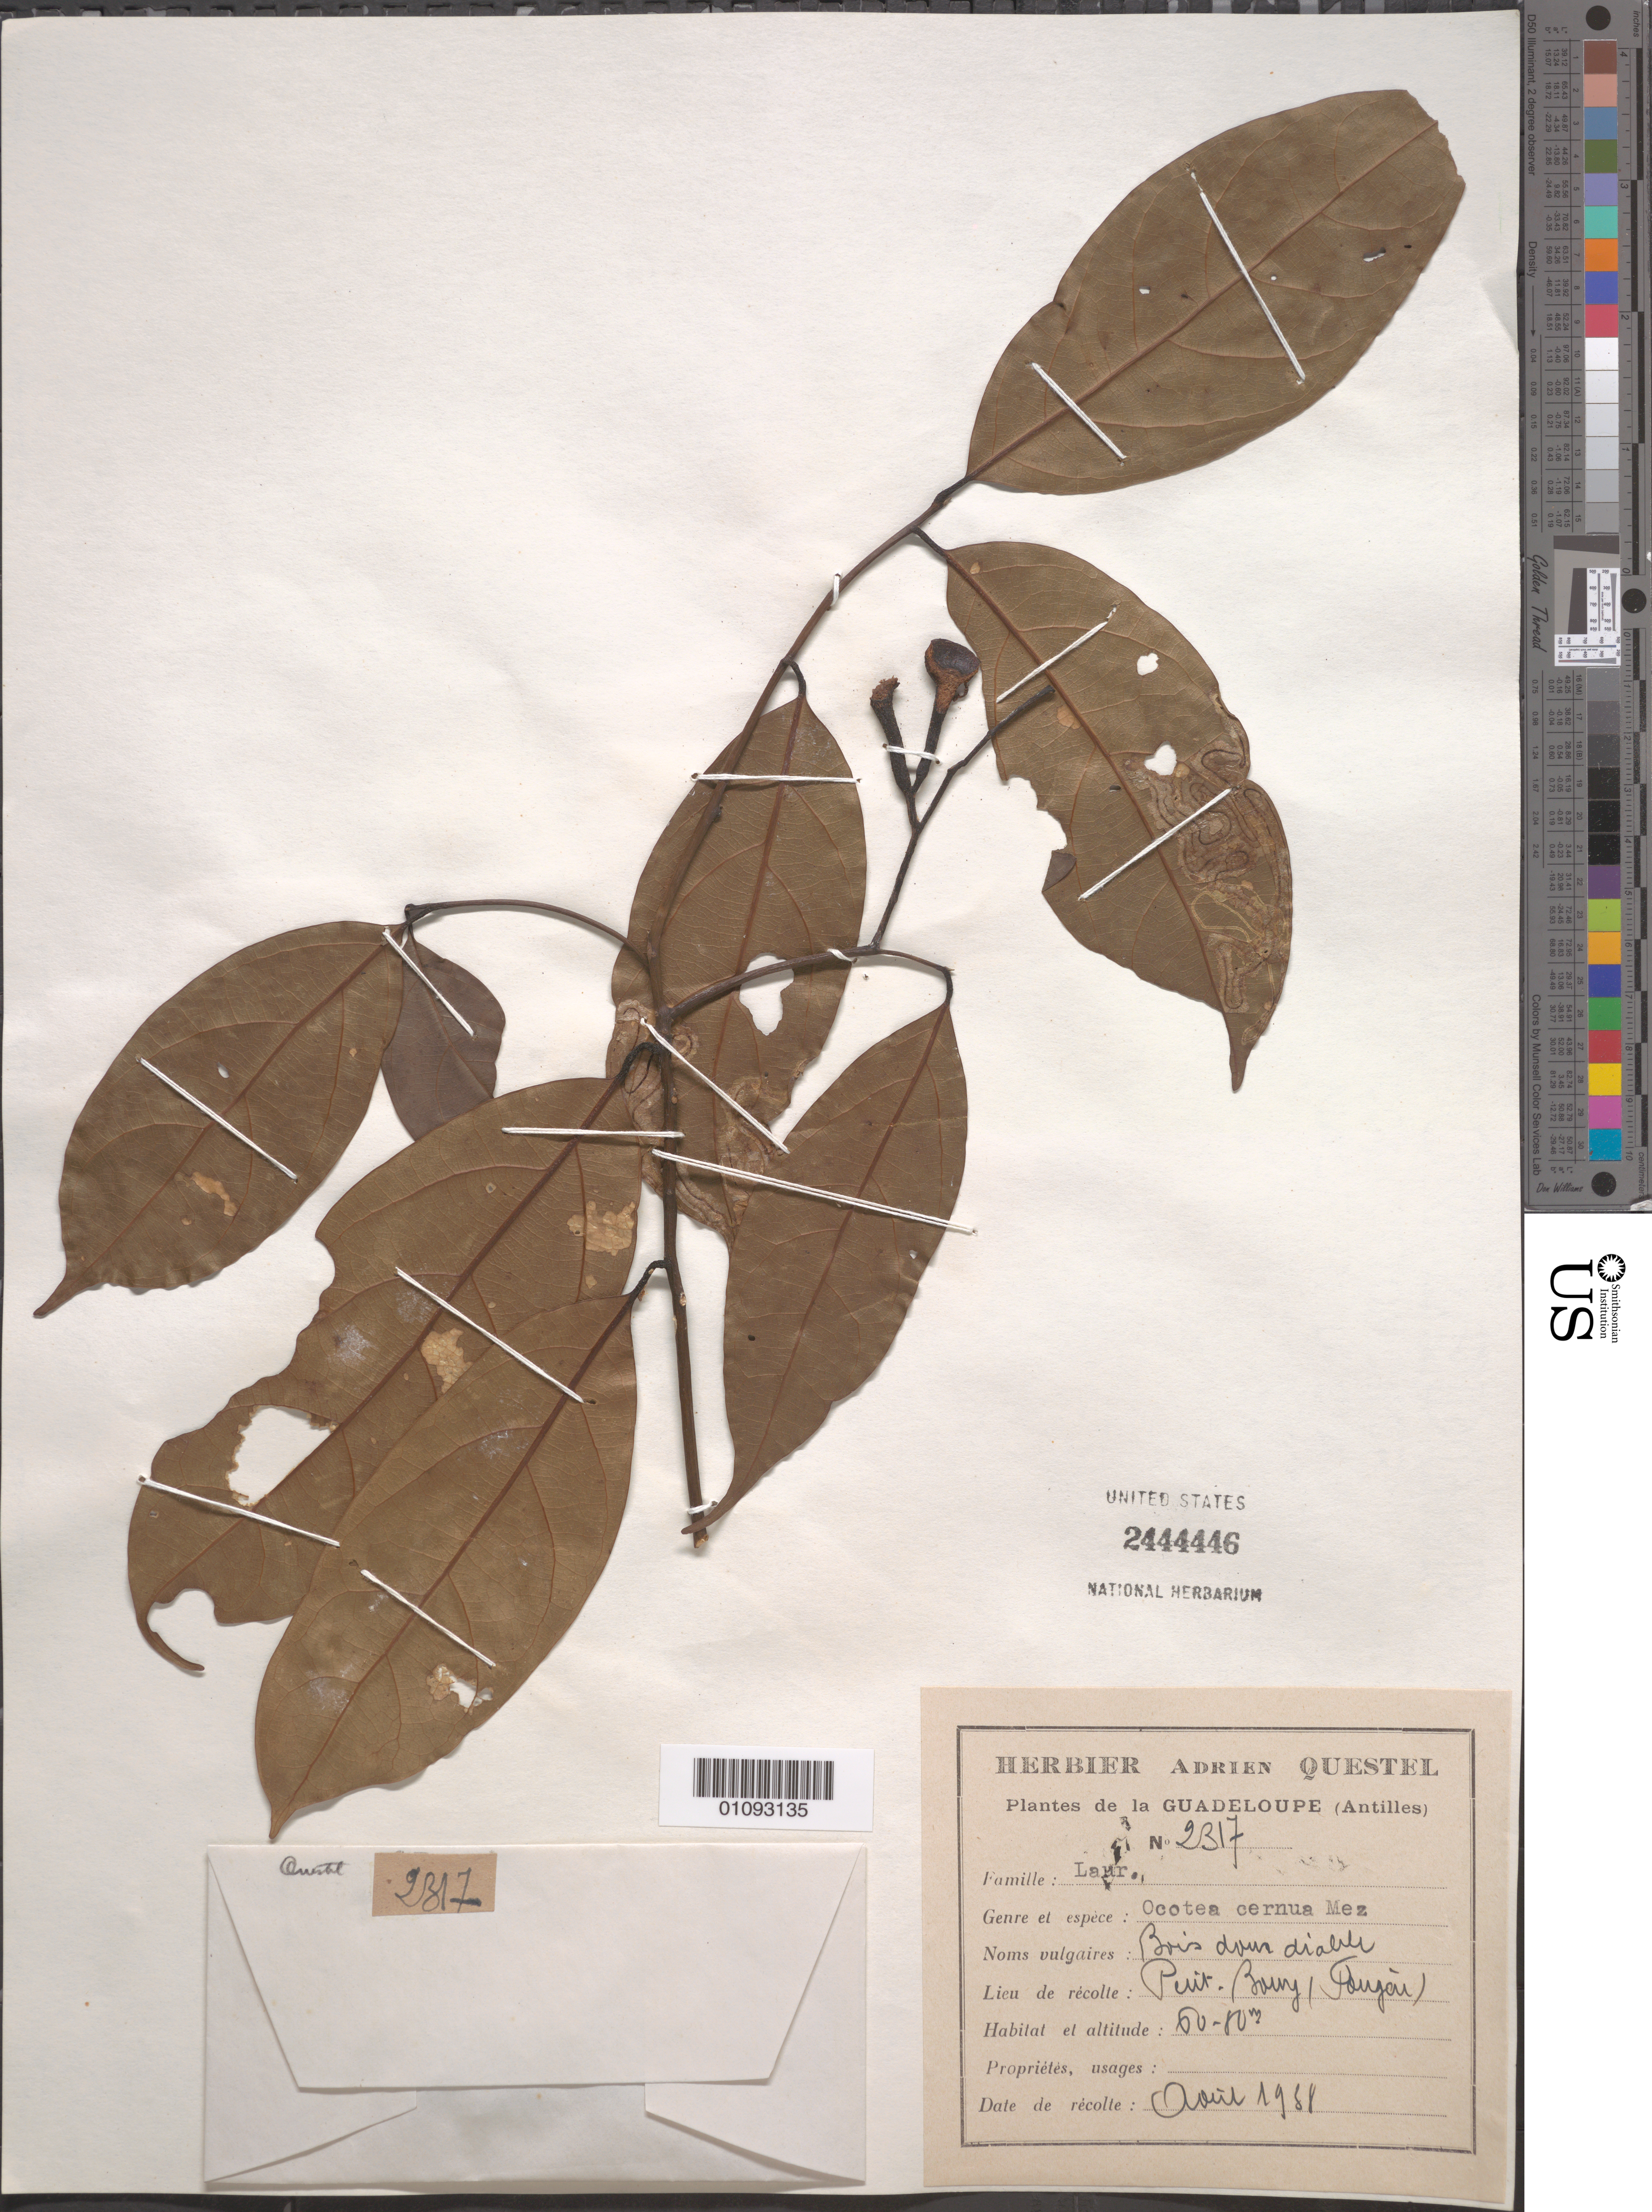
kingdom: Plantae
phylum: Tracheophyta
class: Magnoliopsida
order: Laurales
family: Lauraceae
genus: Ocotea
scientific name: Ocotea cernua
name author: (Nees) Mez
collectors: A. Questel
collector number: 2317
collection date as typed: Aug 1938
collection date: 1938-08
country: Guadeloupe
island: Basse Terre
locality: Petit Bourg.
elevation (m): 60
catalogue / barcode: US 2444446